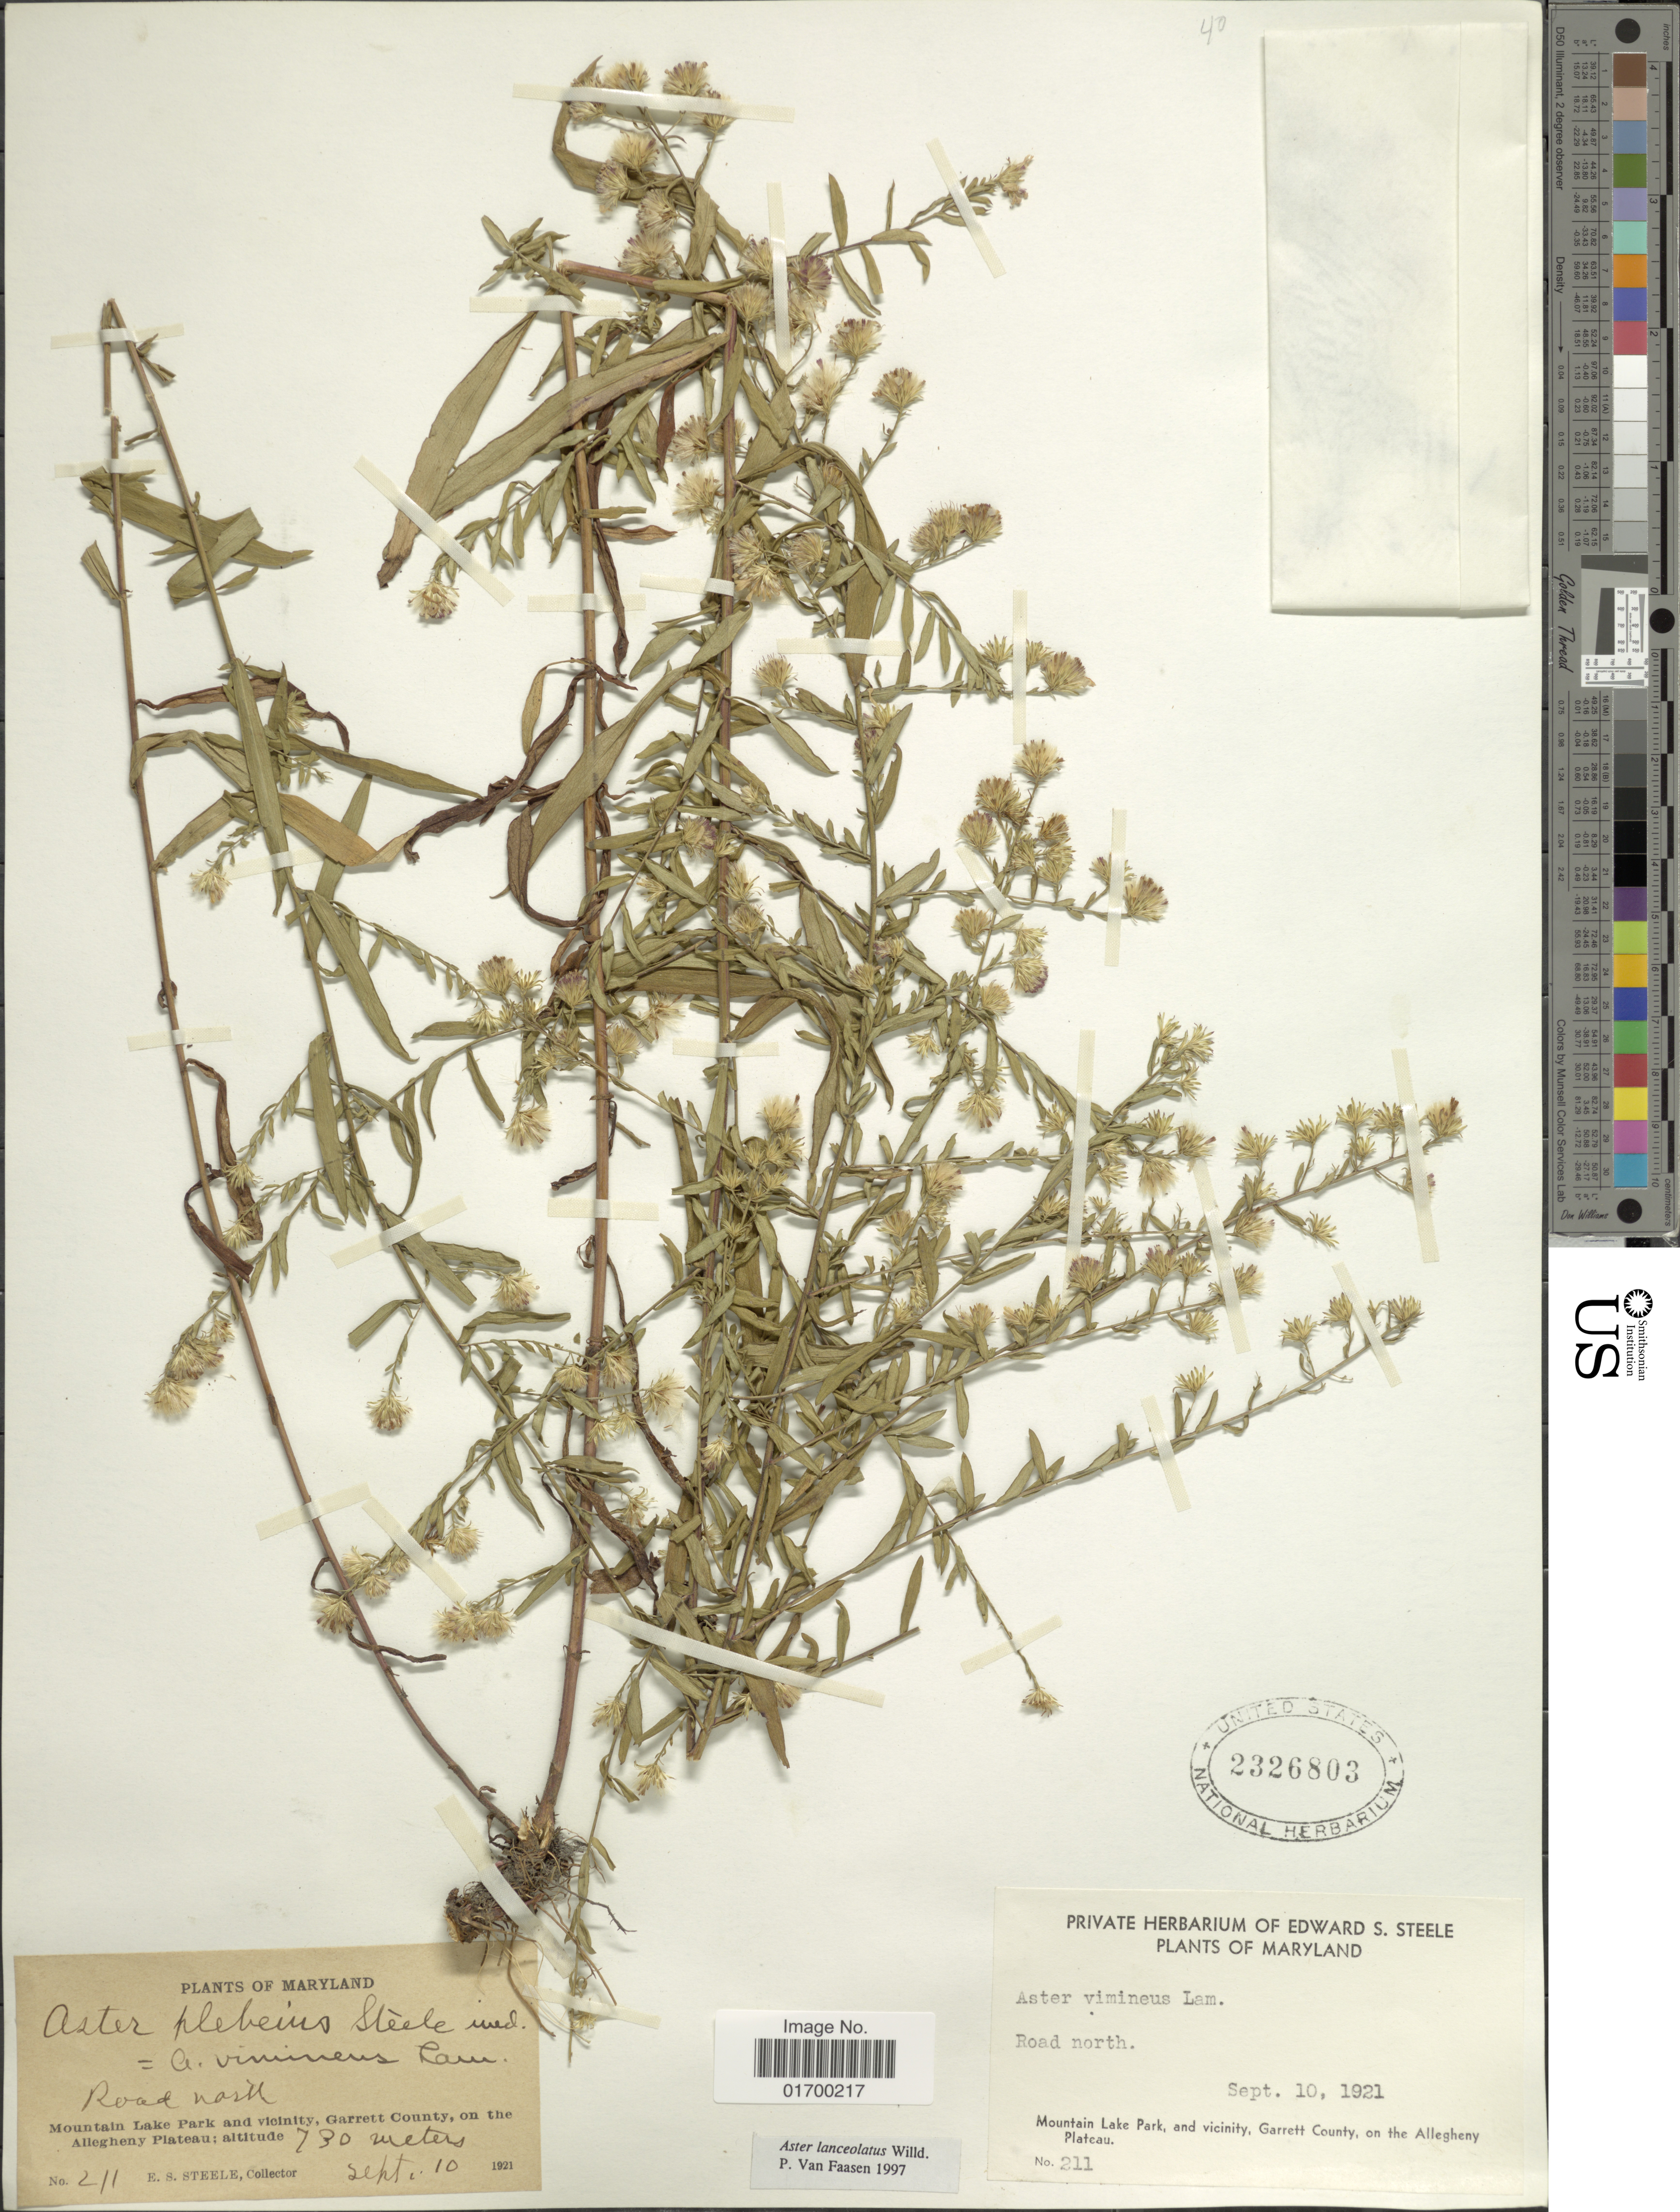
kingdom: Plantae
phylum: Tracheophyta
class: Magnoliopsida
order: Asterales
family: Asteraceae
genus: Symphyotrichum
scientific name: Symphyotrichum lanceolatum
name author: (Willd.) G.L. Nesom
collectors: E. Steele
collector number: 211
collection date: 1921-09-10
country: United States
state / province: Maryland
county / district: Garrett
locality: Mountain Lake Park and vicinity, Garrett County, on the Allegheny Plateau, Road north.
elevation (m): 730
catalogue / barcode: US 2326803